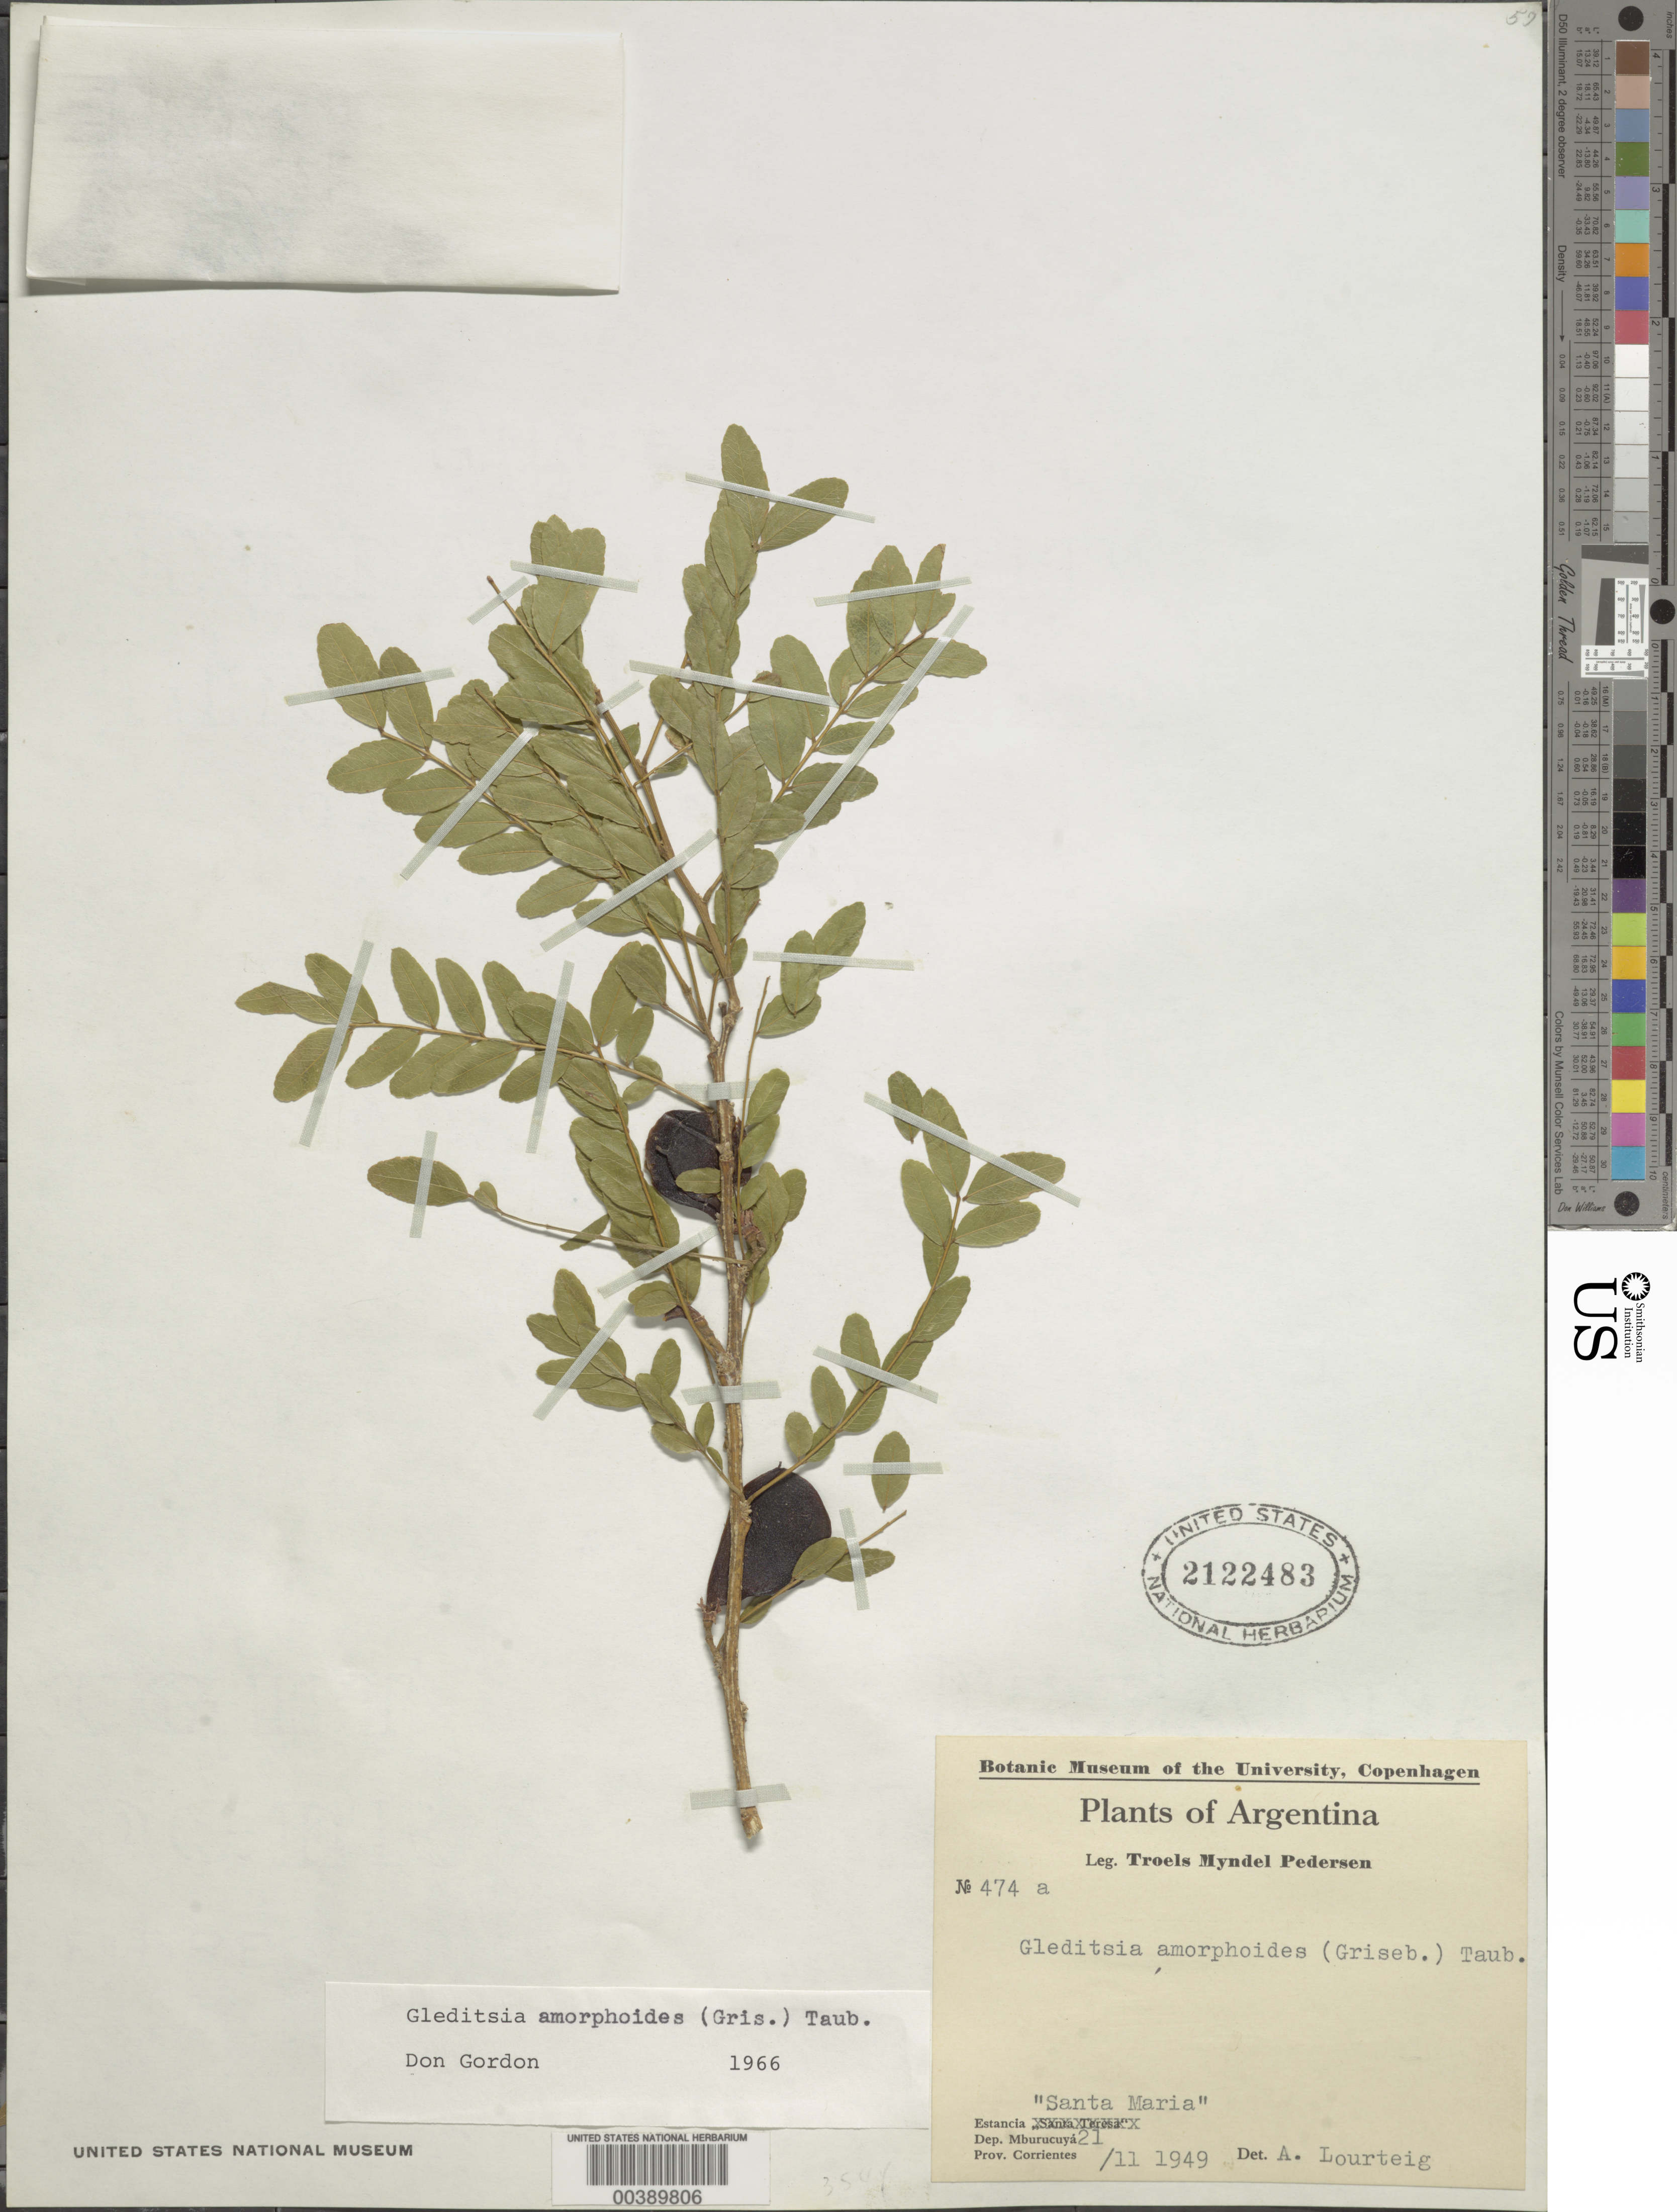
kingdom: Plantae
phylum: Tracheophyta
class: Magnoliopsida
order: Fabales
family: Fabaceae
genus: Gleditsia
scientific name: Gleditsia amorphoides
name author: (Griseb.) Taub.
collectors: T. M. Pedersen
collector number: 474 A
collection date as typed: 21 Nov 1949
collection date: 1949-11-21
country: Argentina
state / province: Corrientes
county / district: Mburucuyá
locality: Estancia Santa Maria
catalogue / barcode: US 2122483